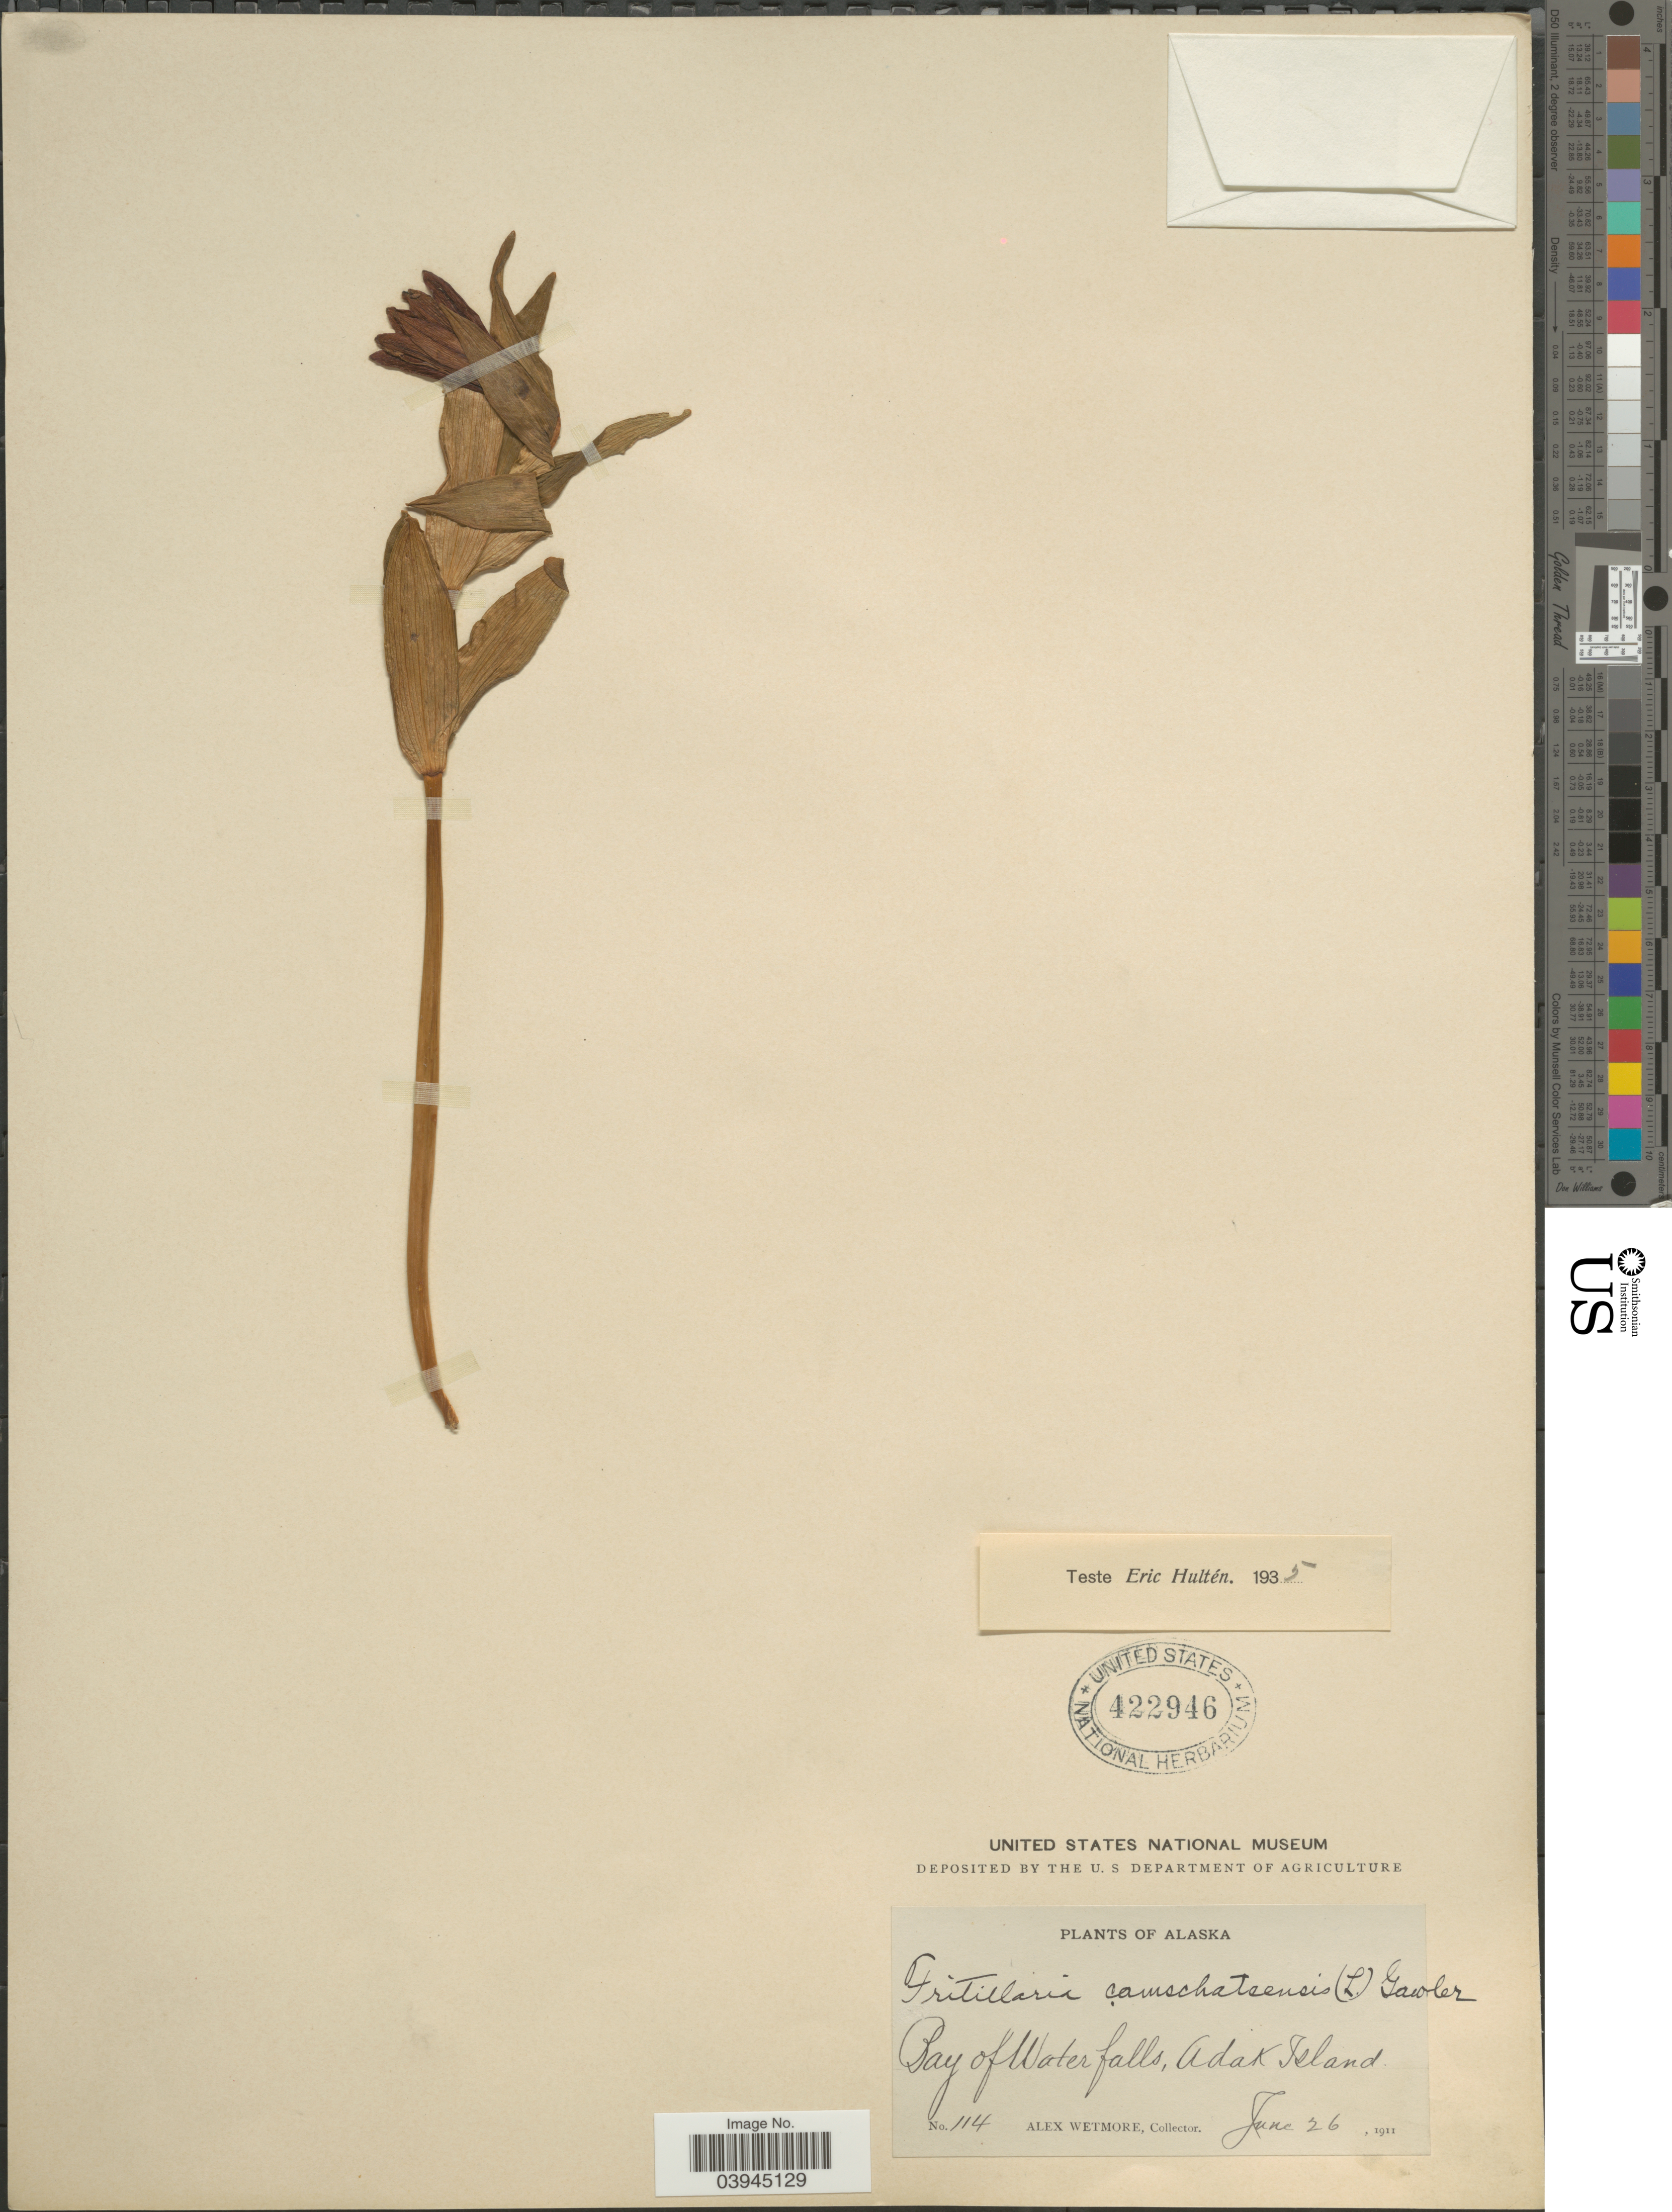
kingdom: Plantae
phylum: Tracheophyta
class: Liliopsida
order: Liliales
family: Liliaceae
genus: Fritillaria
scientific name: Fritillaria camschatcensis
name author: (L.) Ker Gawl.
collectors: A. Wetmore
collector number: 114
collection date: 1911-06-26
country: United States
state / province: Alaska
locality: Bay of Waterfalls, Adak Island.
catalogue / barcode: US 422946